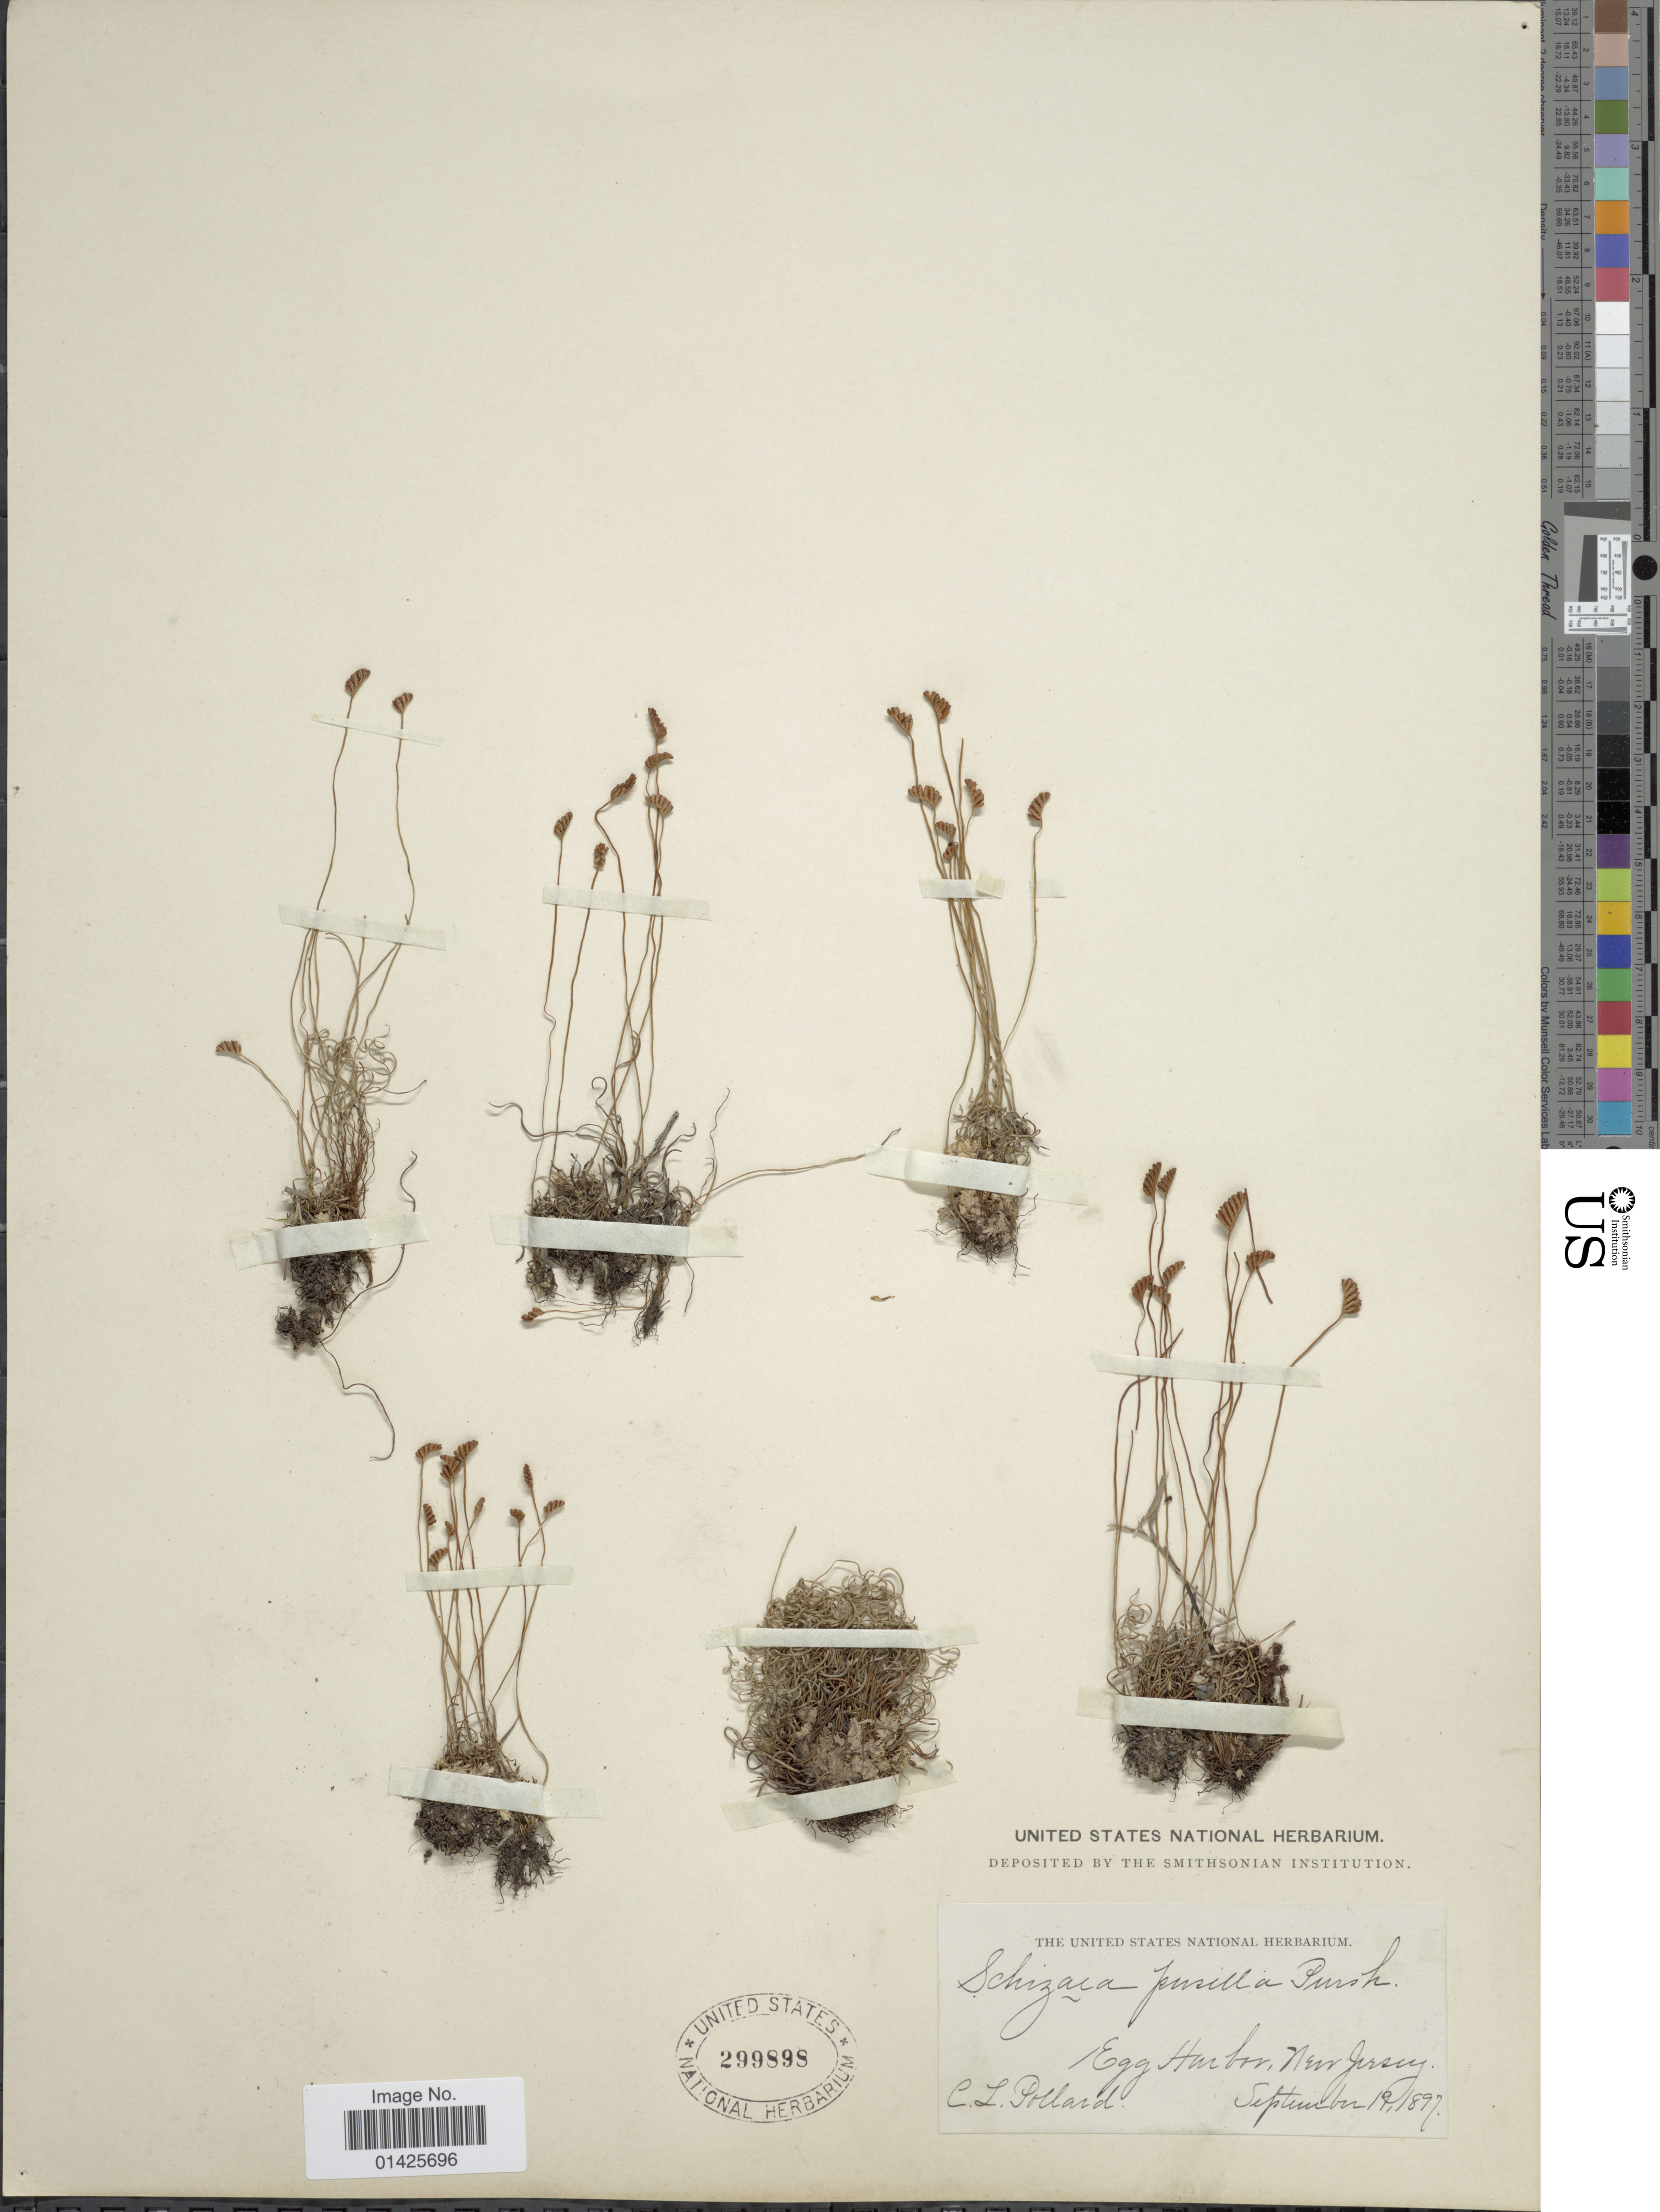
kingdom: Plantae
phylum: Tracheophyta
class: Polypodiopsida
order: Schizaeales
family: Schizaeaceae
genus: Schizaea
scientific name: Schizaea pusilla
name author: Pursh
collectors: C. L. Pollard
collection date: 1897-09-19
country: United States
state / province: New Jersey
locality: Egg harbor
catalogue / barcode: US 299898